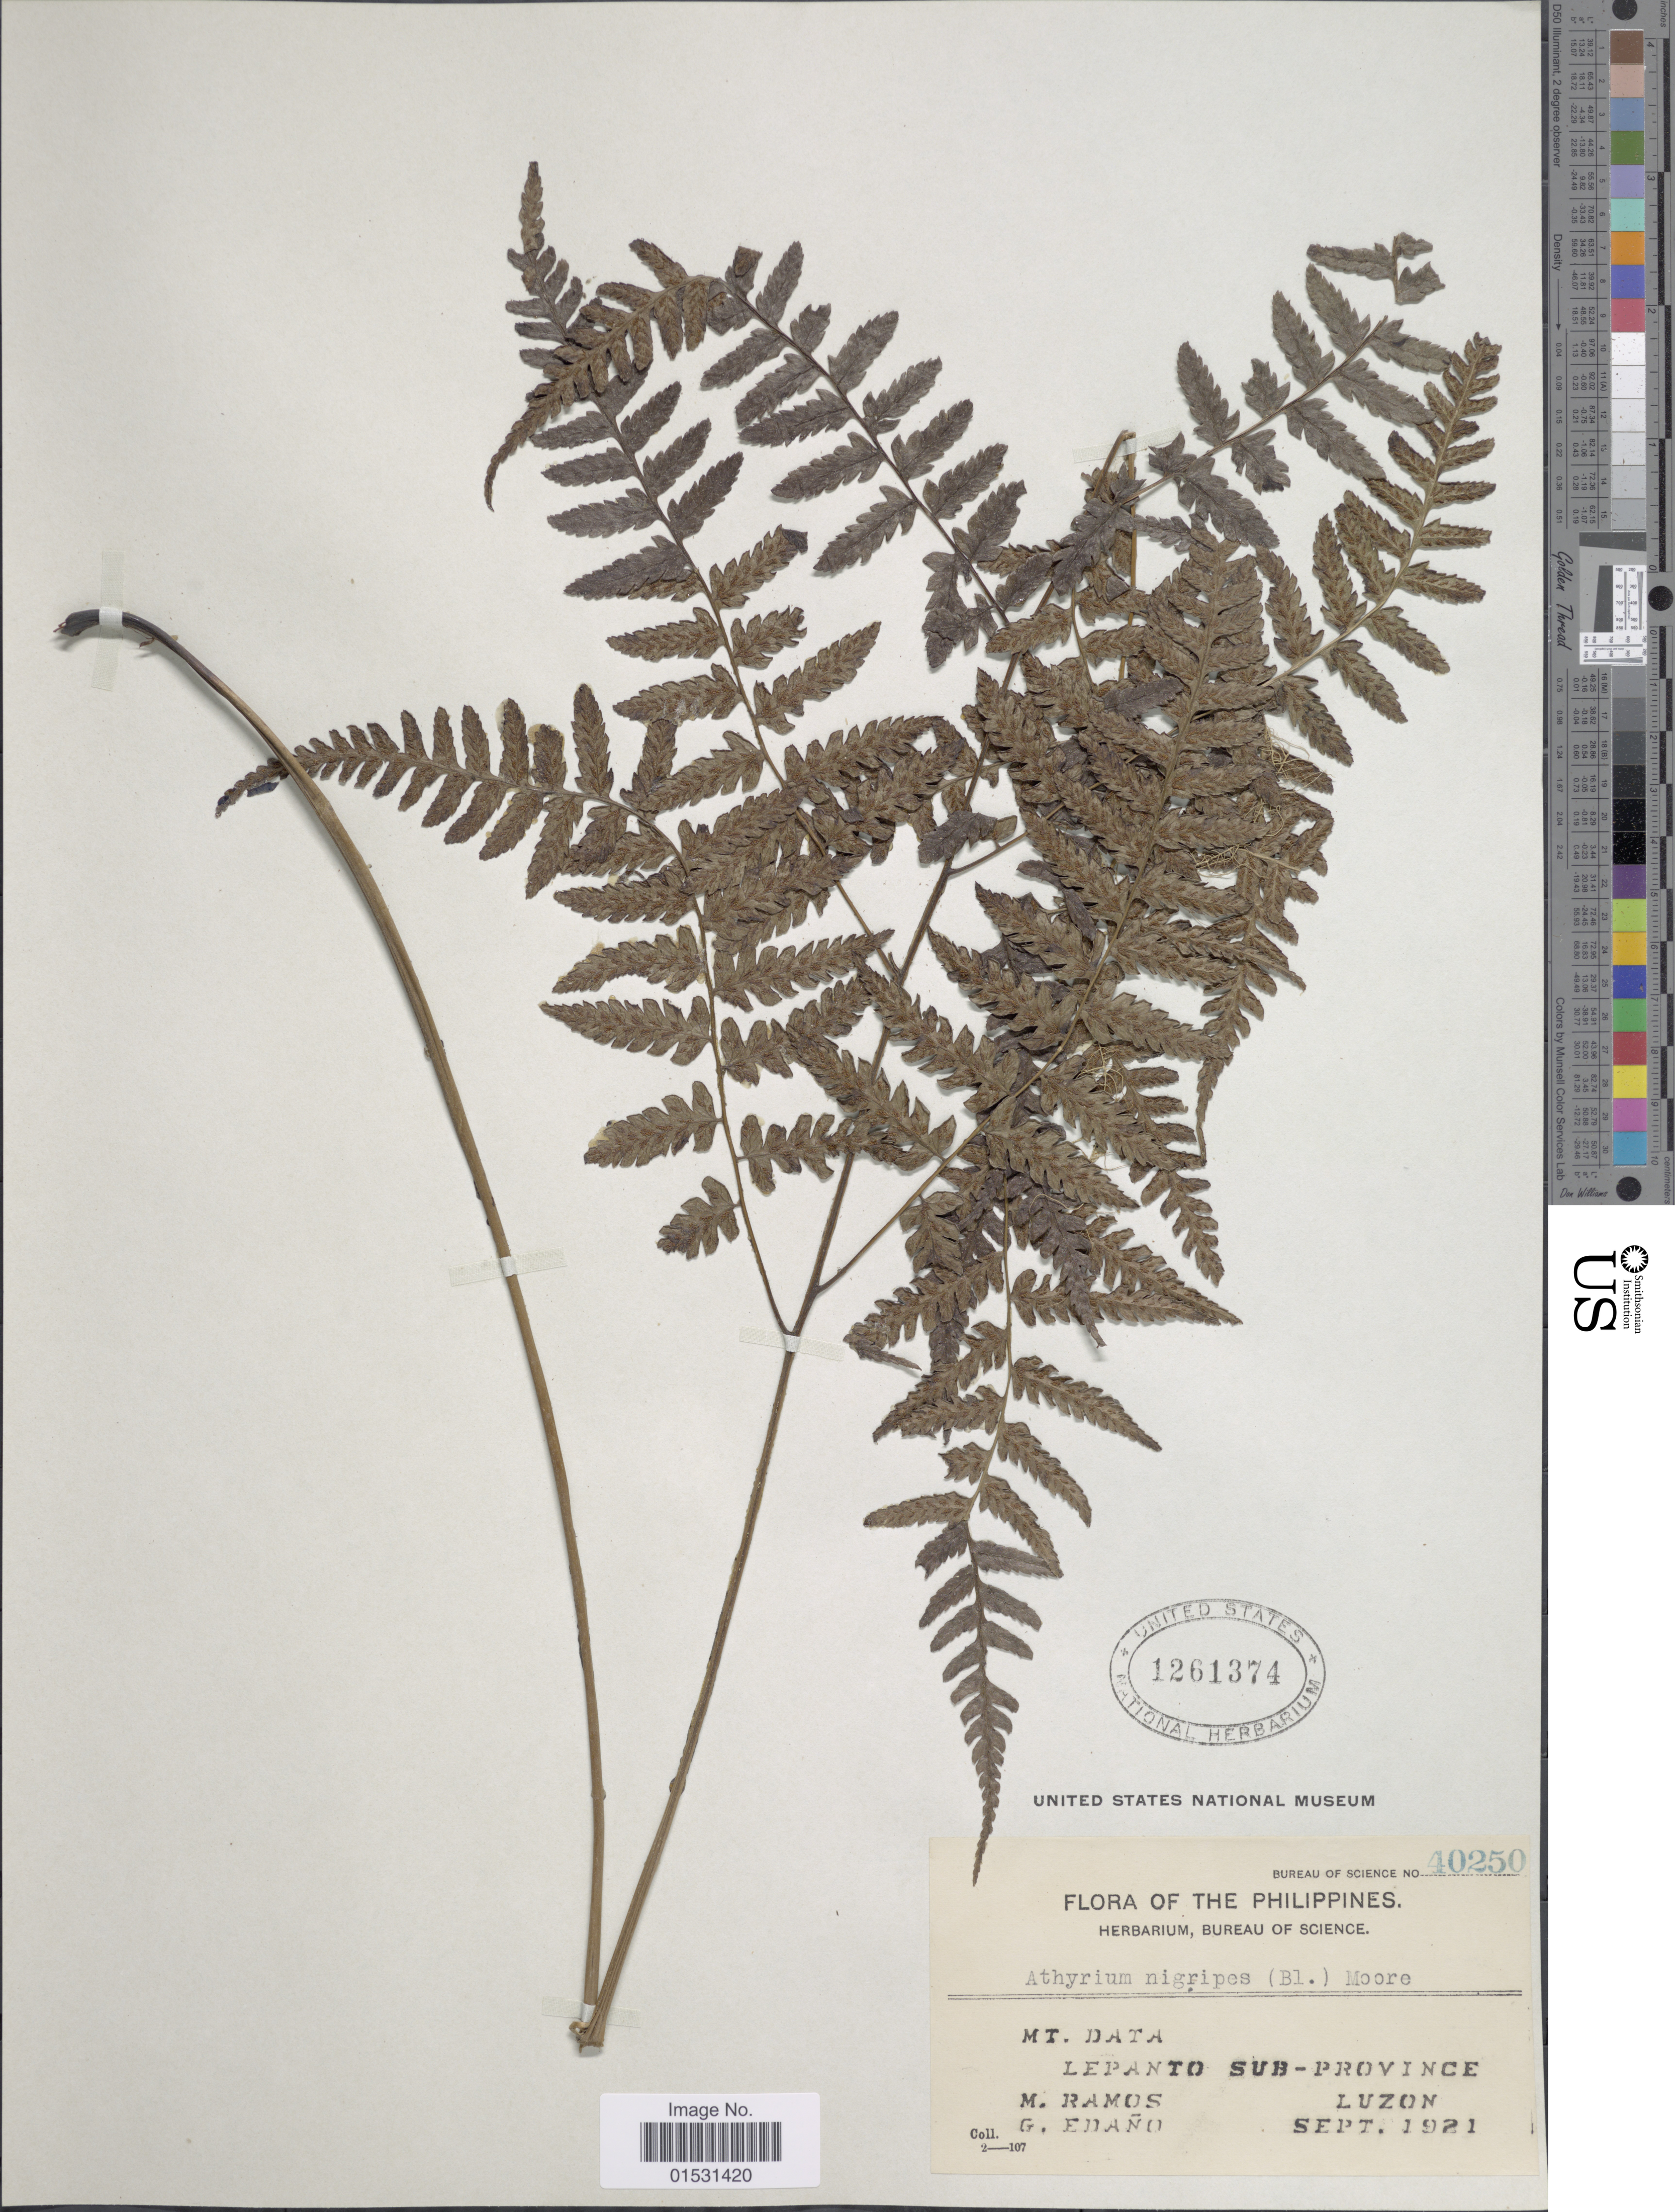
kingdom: Plantae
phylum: Tracheophyta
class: Polypodiopsida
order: Polypodiales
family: Athyriaceae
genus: Athyrium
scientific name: Athyrium nigripes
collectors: M. Ramos & G. Edaño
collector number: Bureau of Science 40250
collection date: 1921-09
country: Philippines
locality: Mt. Data. Lepanto Sub-province. Luzon.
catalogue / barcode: US 1261374